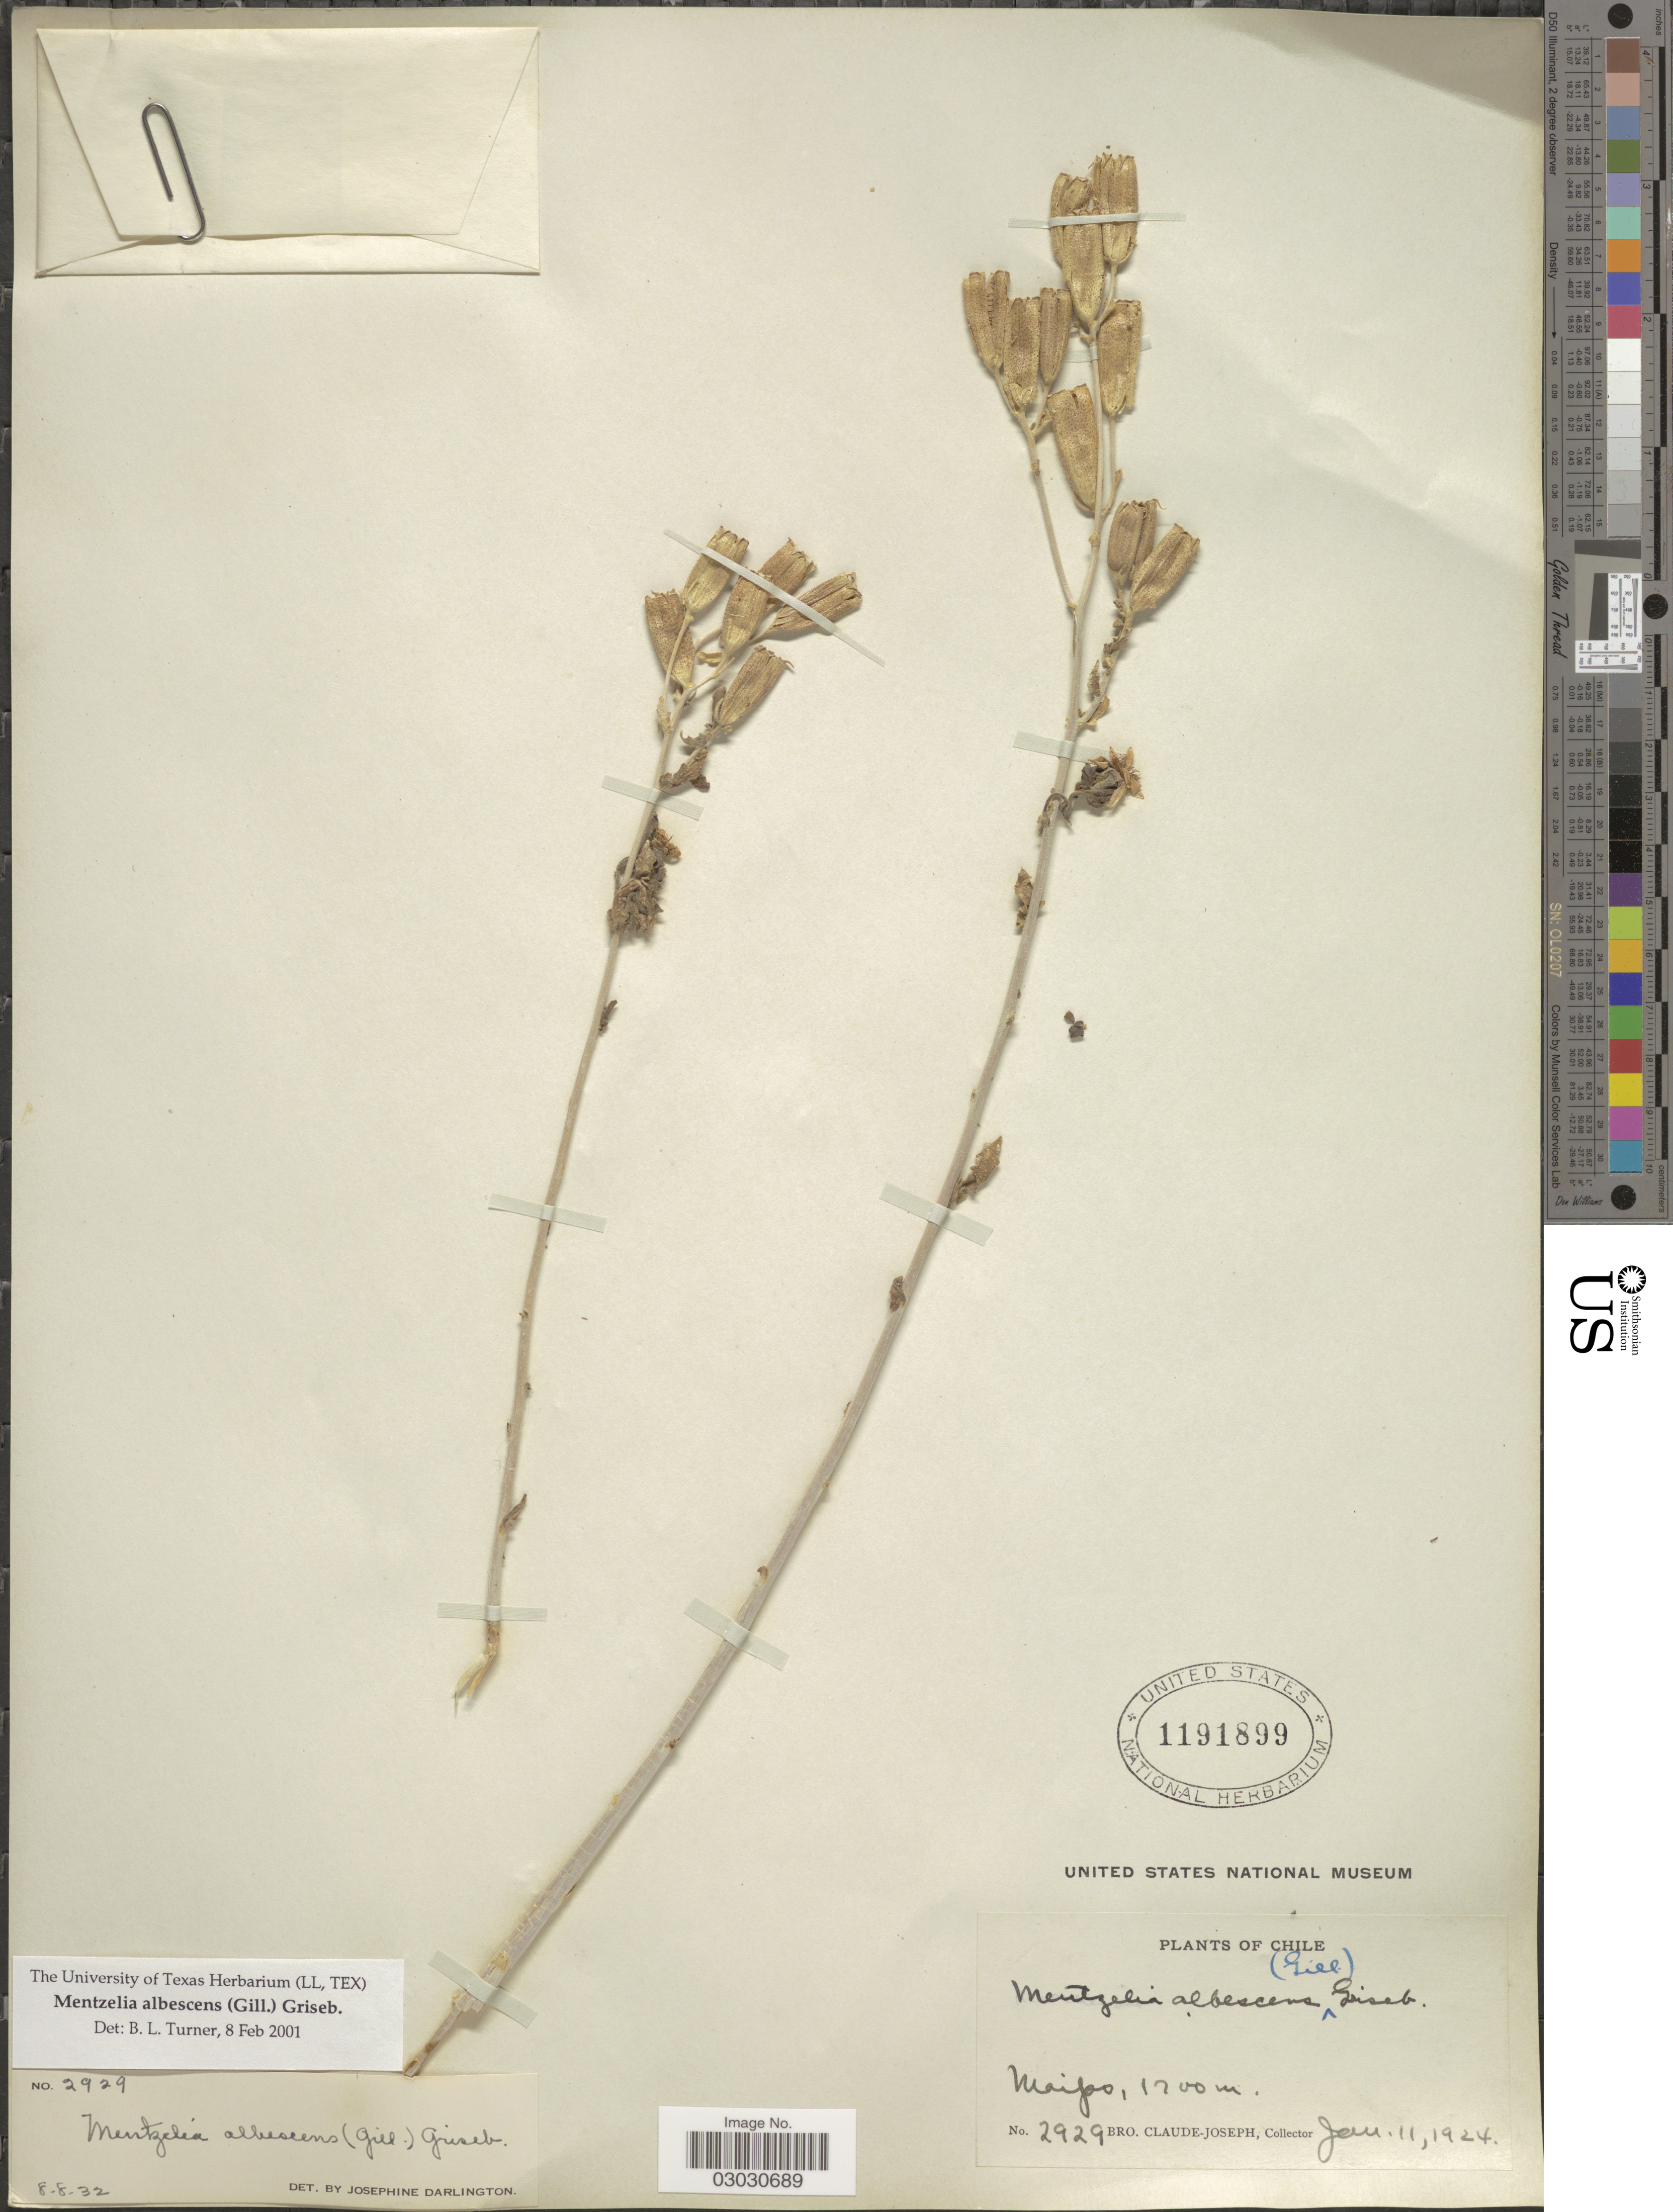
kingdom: Plantae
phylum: Tracheophyta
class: Magnoliopsida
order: Cornales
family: Loasaceae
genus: Mentzelia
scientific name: Mentzelia albescens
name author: (Gillies ex Arn.) Griseb.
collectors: Bro. Claude-Joseph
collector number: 2929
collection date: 1924-01-11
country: Chile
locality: Maipo.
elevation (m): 1700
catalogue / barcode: US 1191899